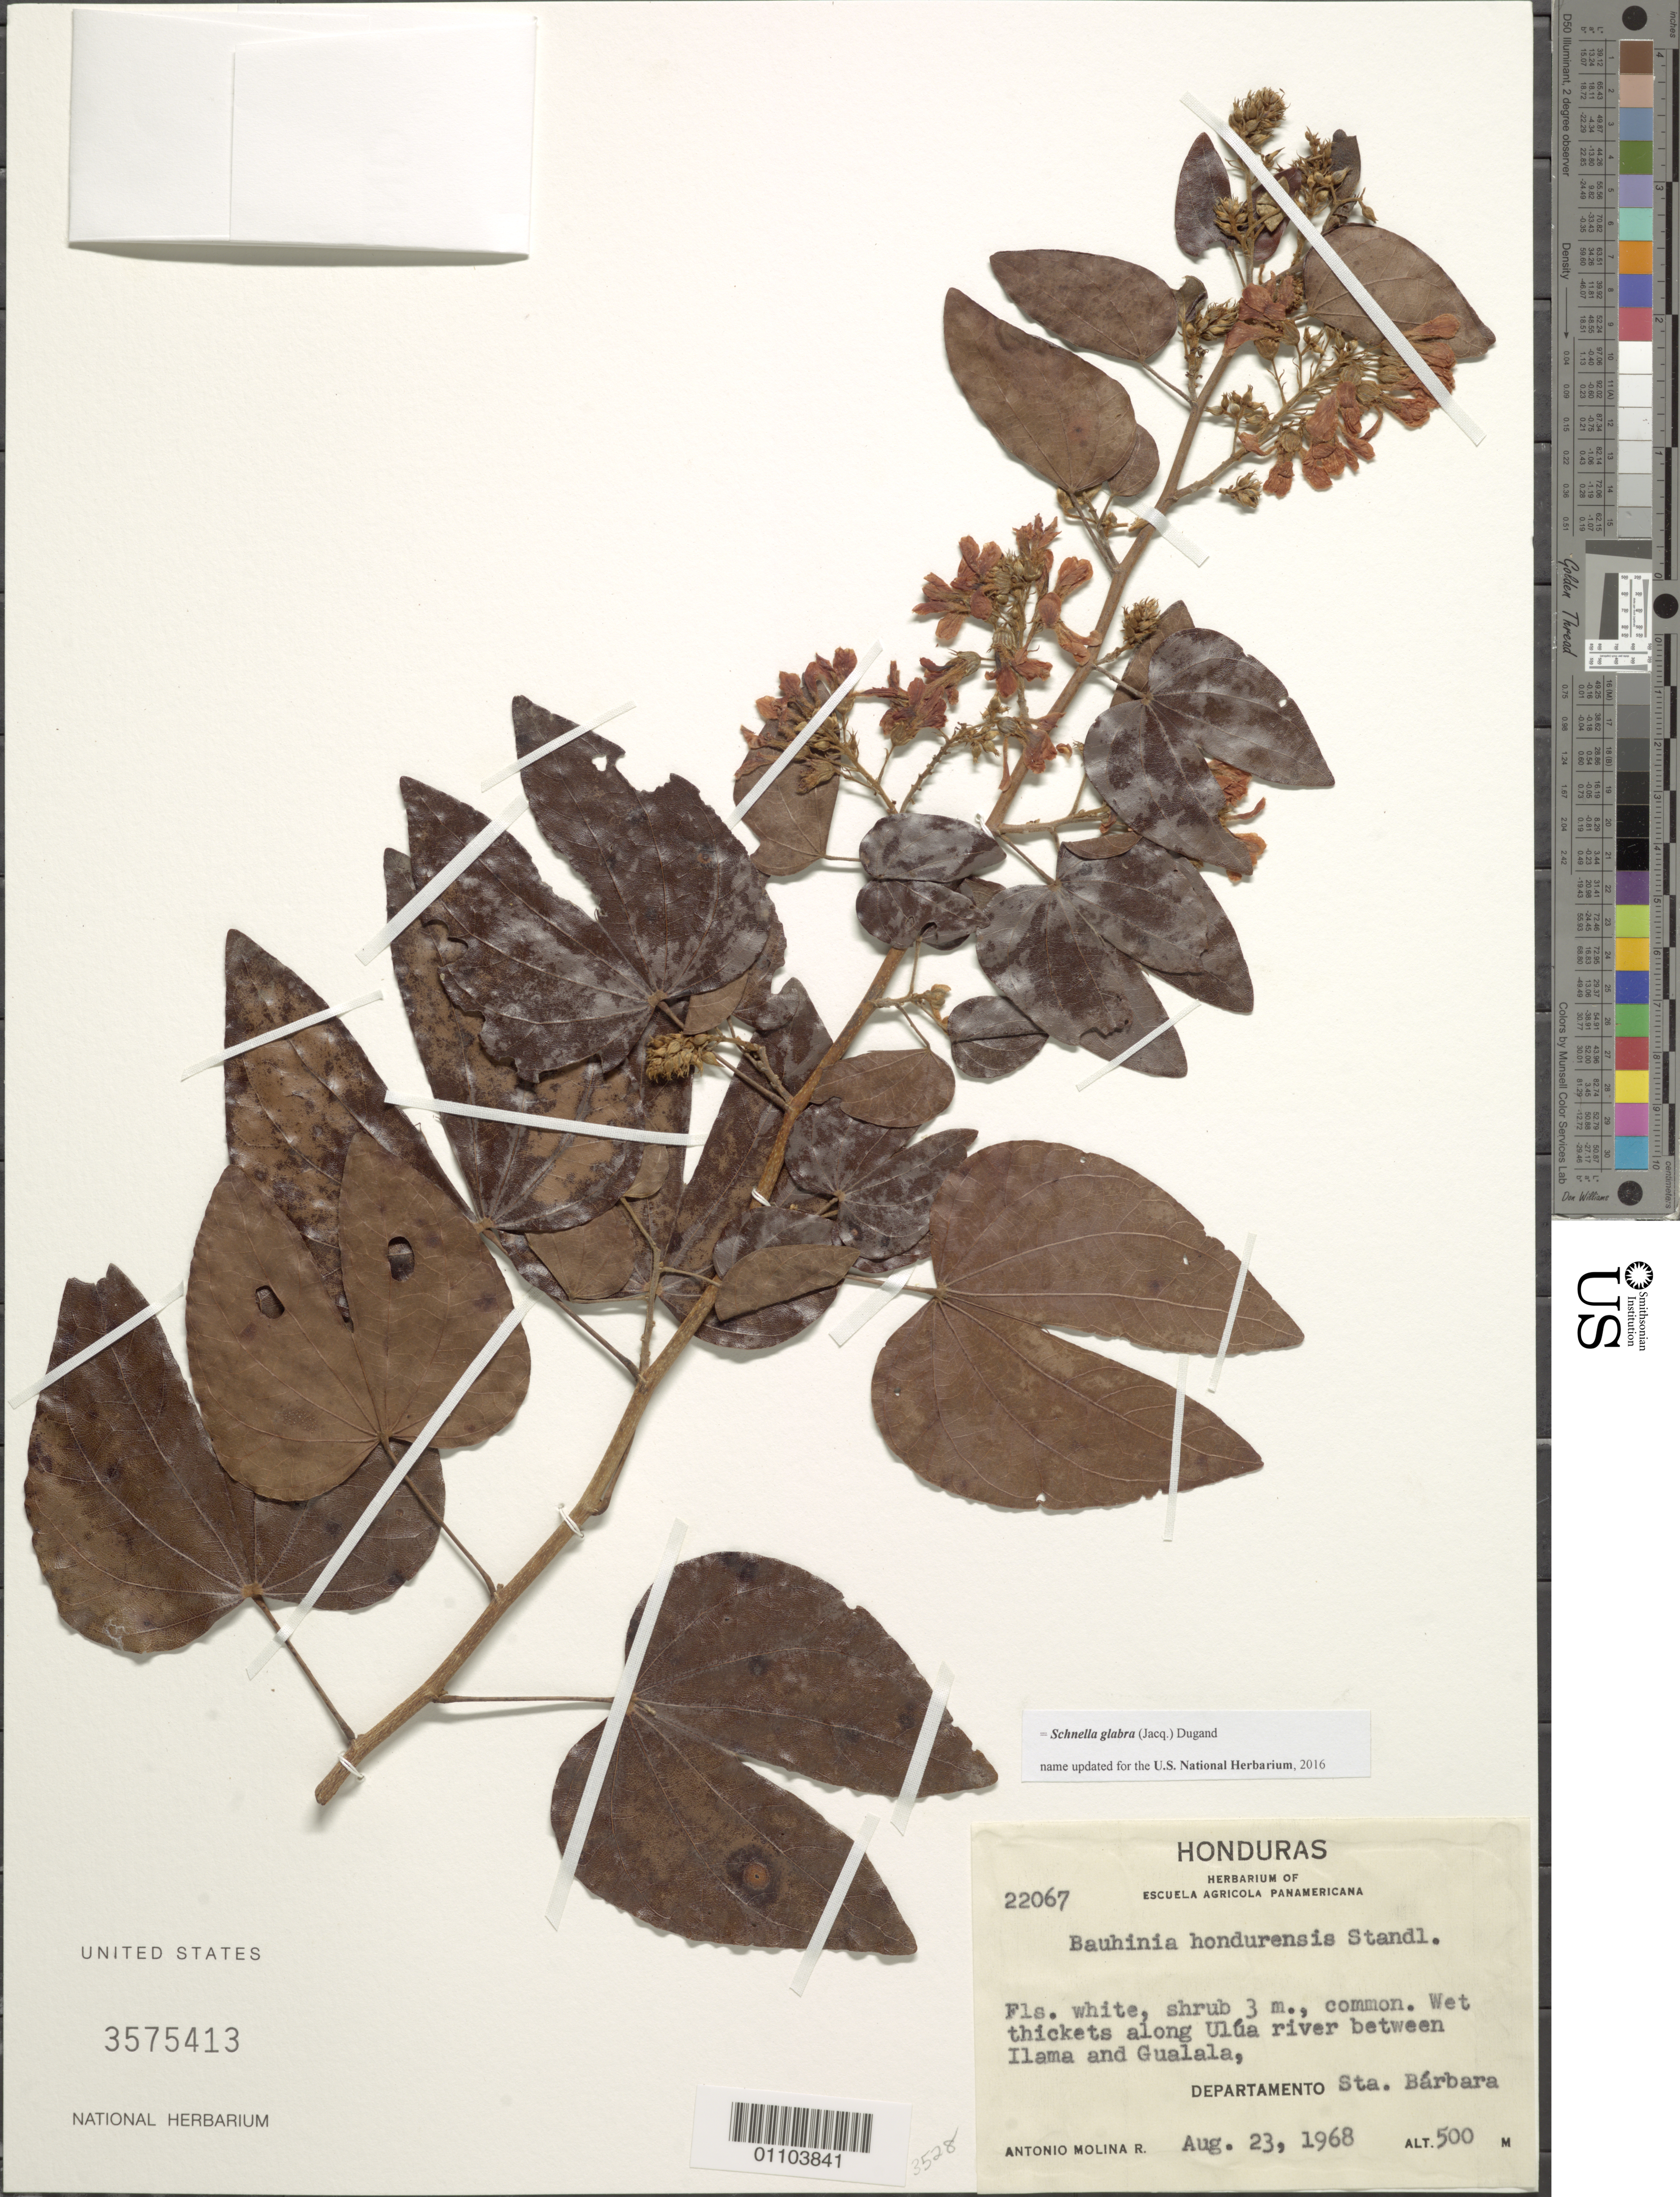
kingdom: Plantae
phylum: Tracheophyta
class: Magnoliopsida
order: Fabales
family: Fabaceae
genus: Schnella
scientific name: Schnella glabra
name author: (Jacq.) Dugand G.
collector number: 22067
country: Honduras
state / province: Santa Bárbara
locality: Along Ulna River between Ilama and Gualala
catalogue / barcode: US 3575413